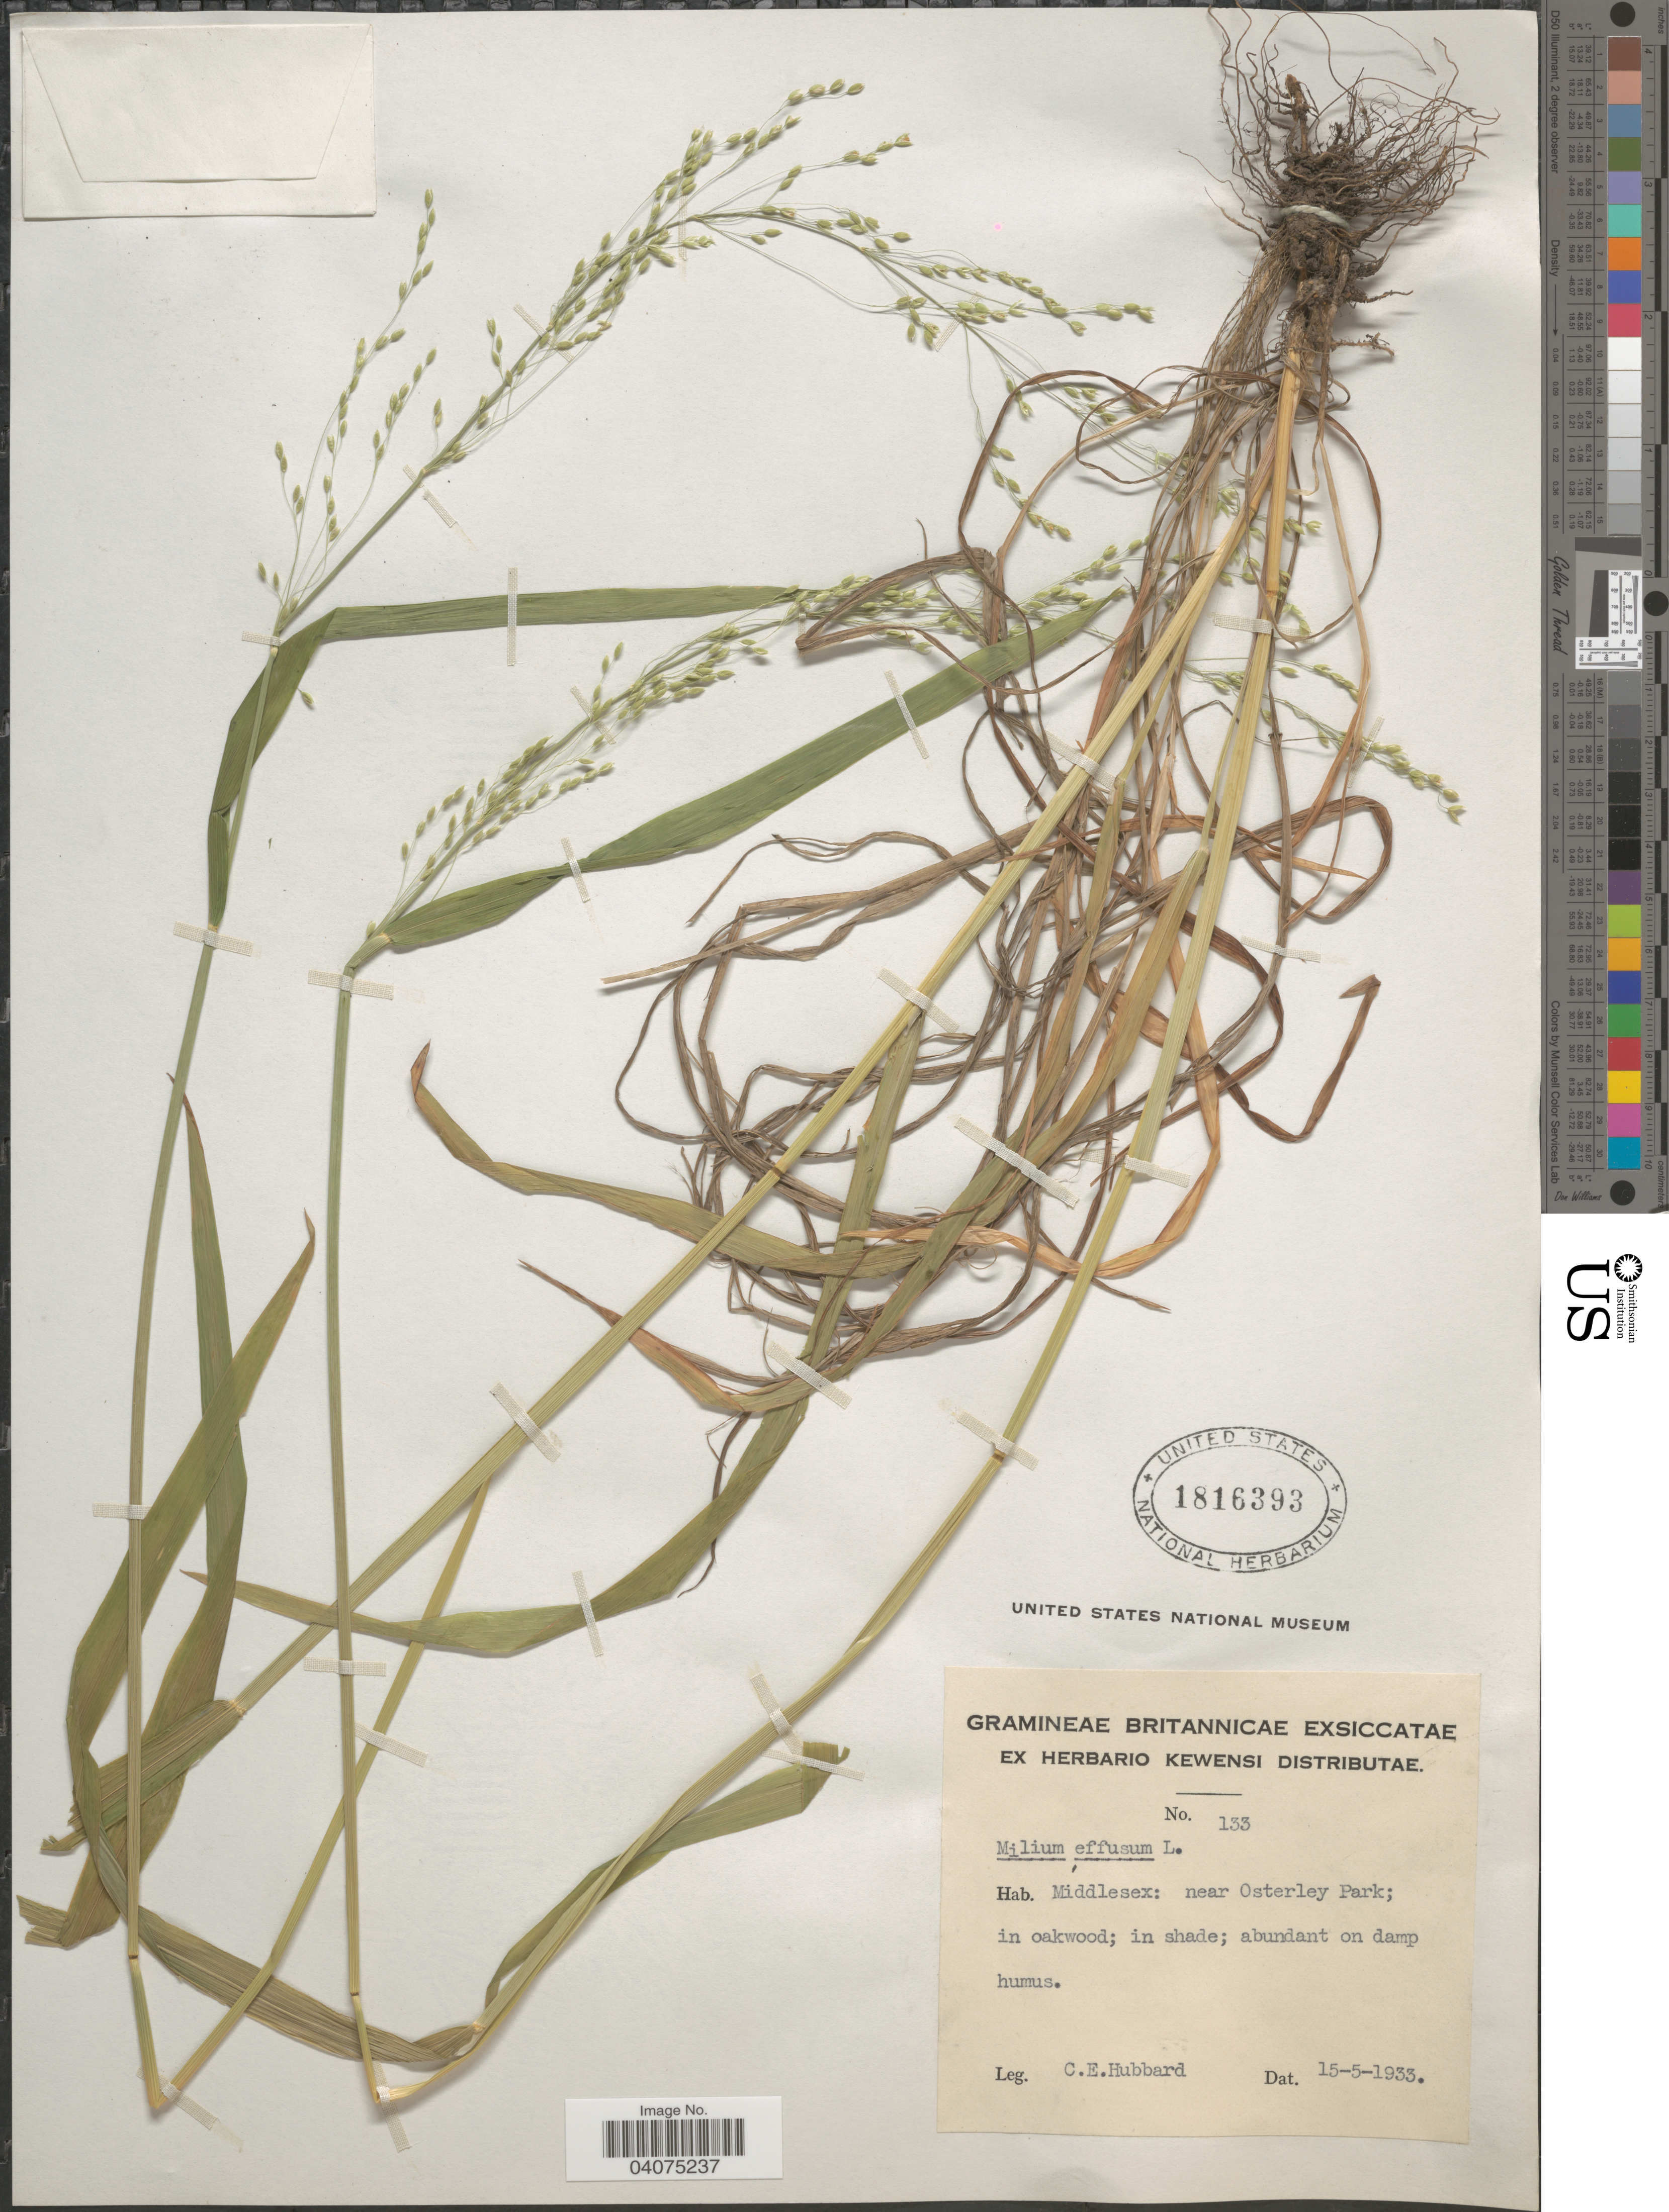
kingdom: Plantae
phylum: Tracheophyta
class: Liliopsida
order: Poales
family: Poaceae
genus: Milium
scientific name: Milium effusum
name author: L.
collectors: C. E. Hubbard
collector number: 133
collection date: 1933-05-15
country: United Kingdom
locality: Middlesex: near Osterley Park; in oakwood.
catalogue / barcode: US 1816393